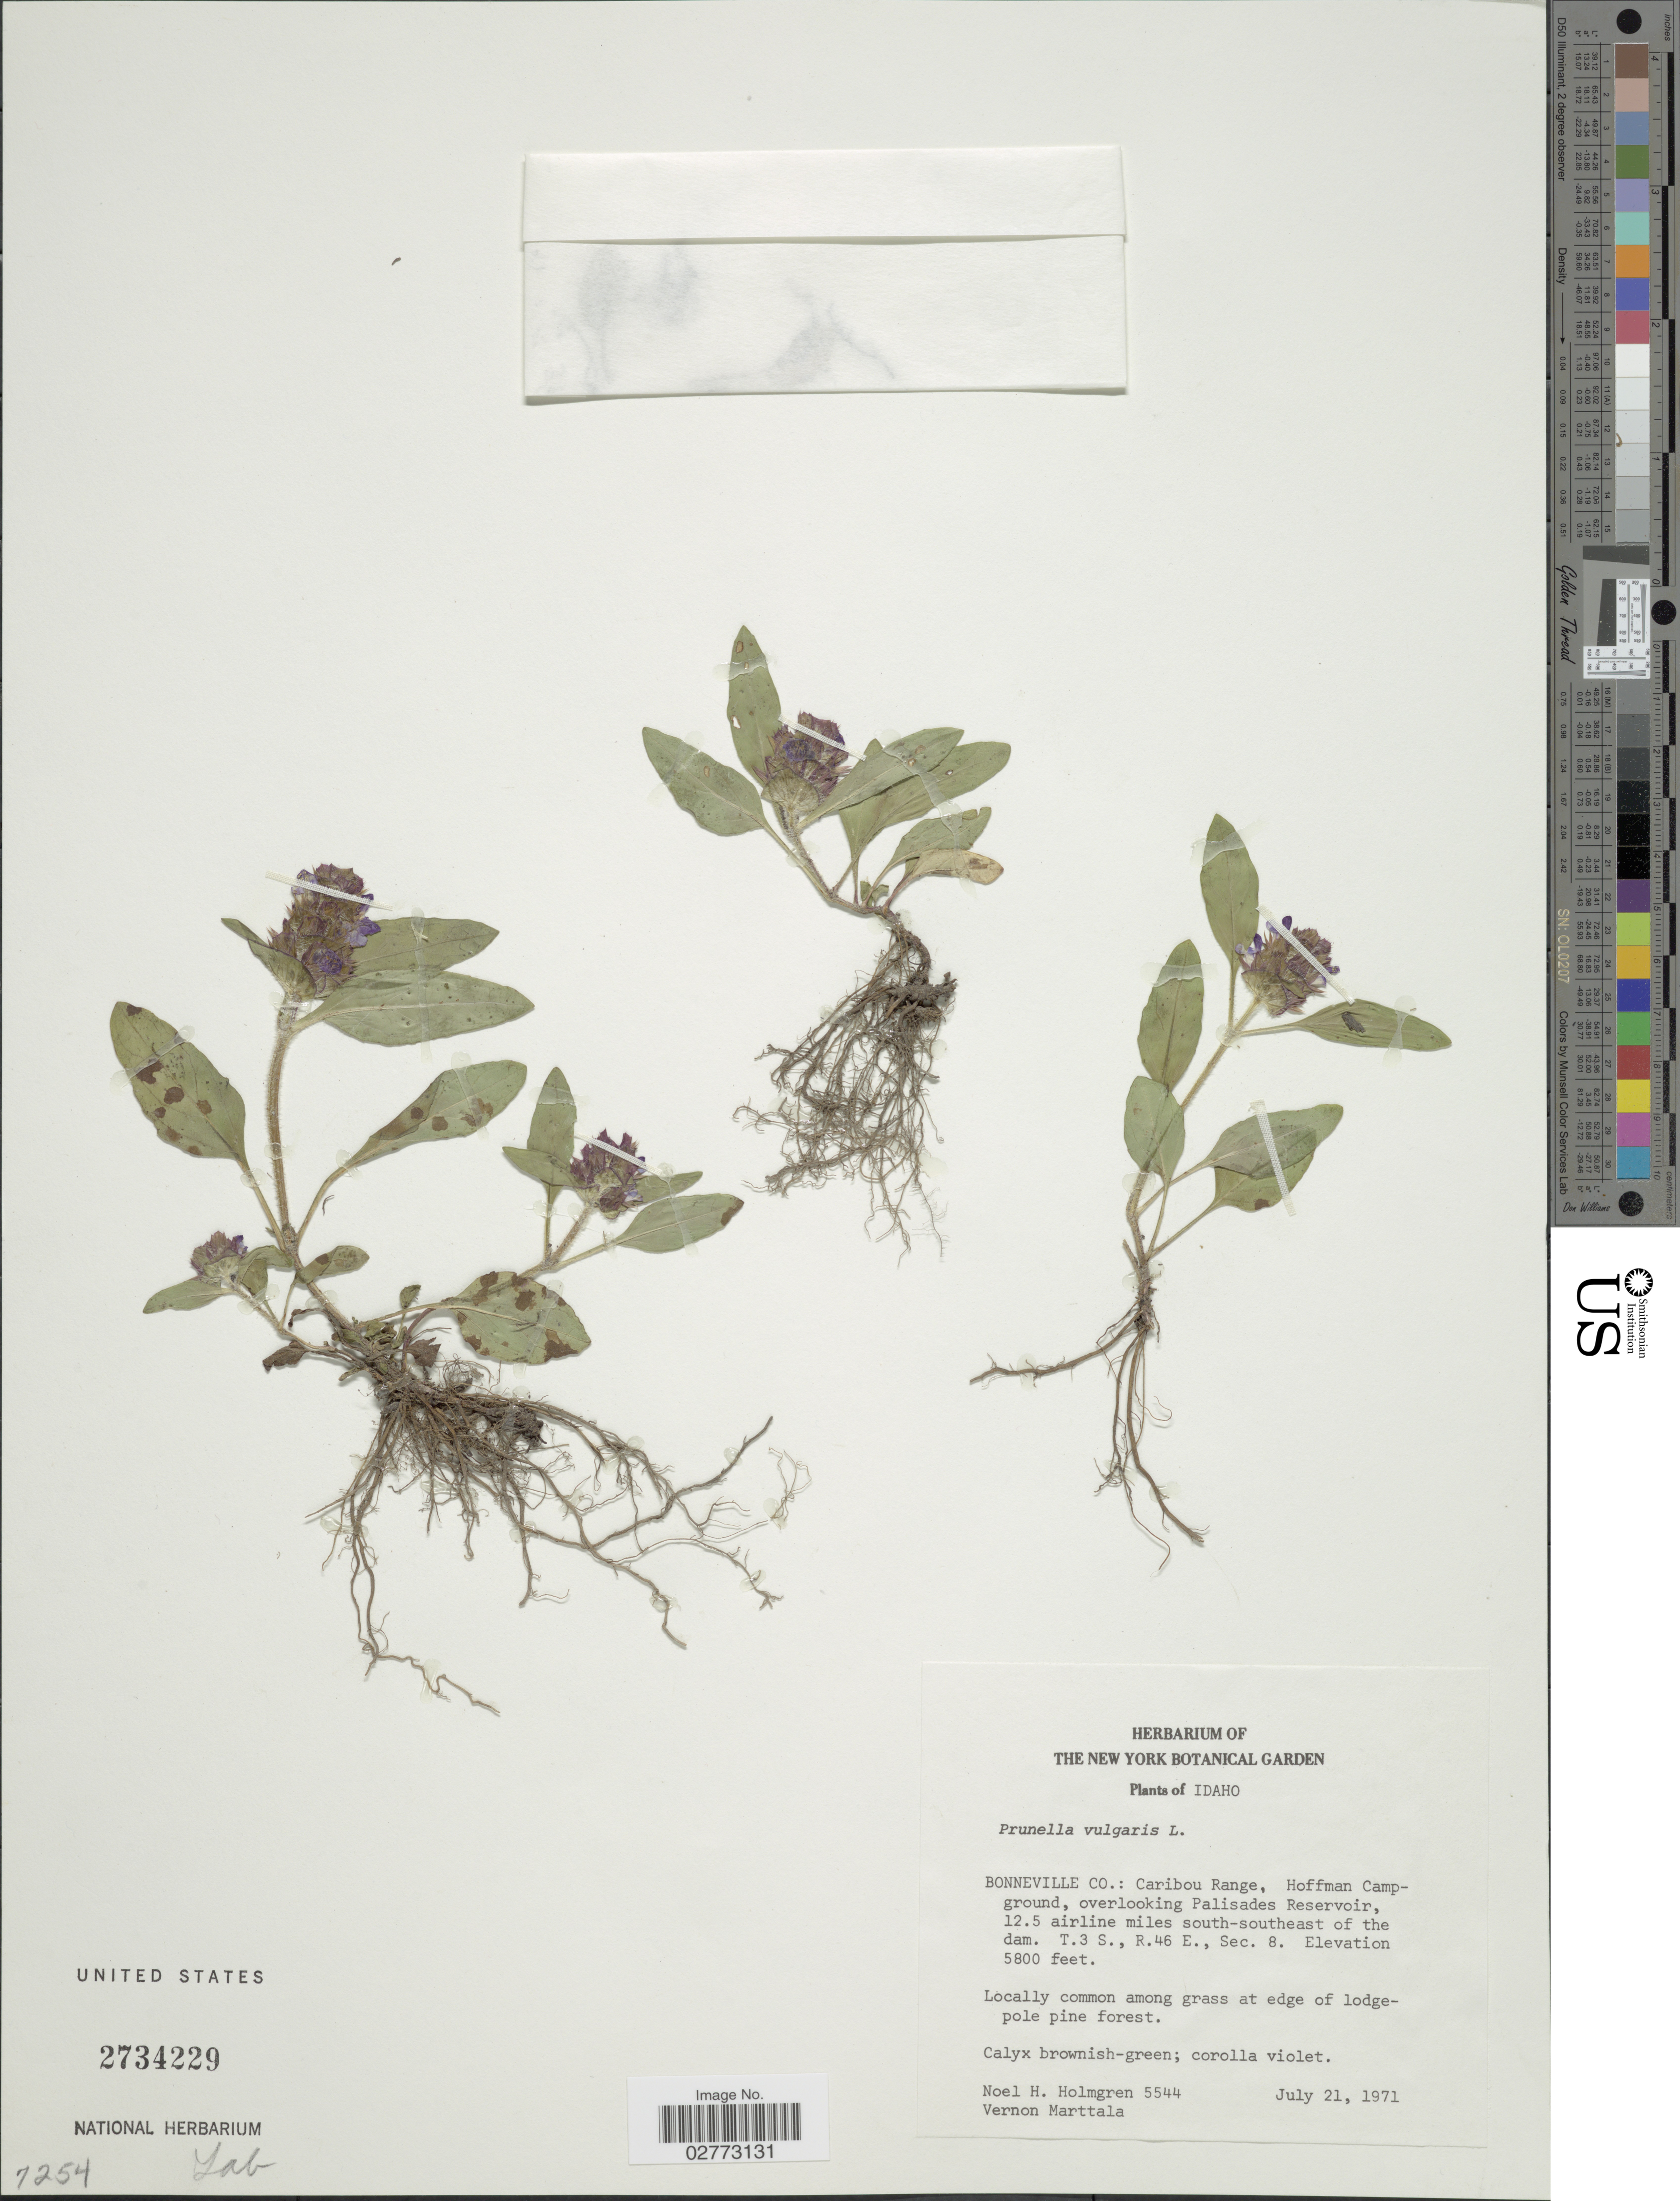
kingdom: Plantae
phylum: Tracheophyta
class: Magnoliopsida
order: Lamiales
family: Lamiaceae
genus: Prunella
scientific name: Prunella vulgaris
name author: L.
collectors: N. H. Holmgren & V. Marttala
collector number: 5544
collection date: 1971-07-21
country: United States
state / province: Idaho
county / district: Bonneville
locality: Caribou Range, Hoffman Campground, overlooking Palisades Reservoir, 12.5 airline miles south-southeast of the dam. T3S, R46E, Sec. 8.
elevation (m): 1768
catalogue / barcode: US 2734229